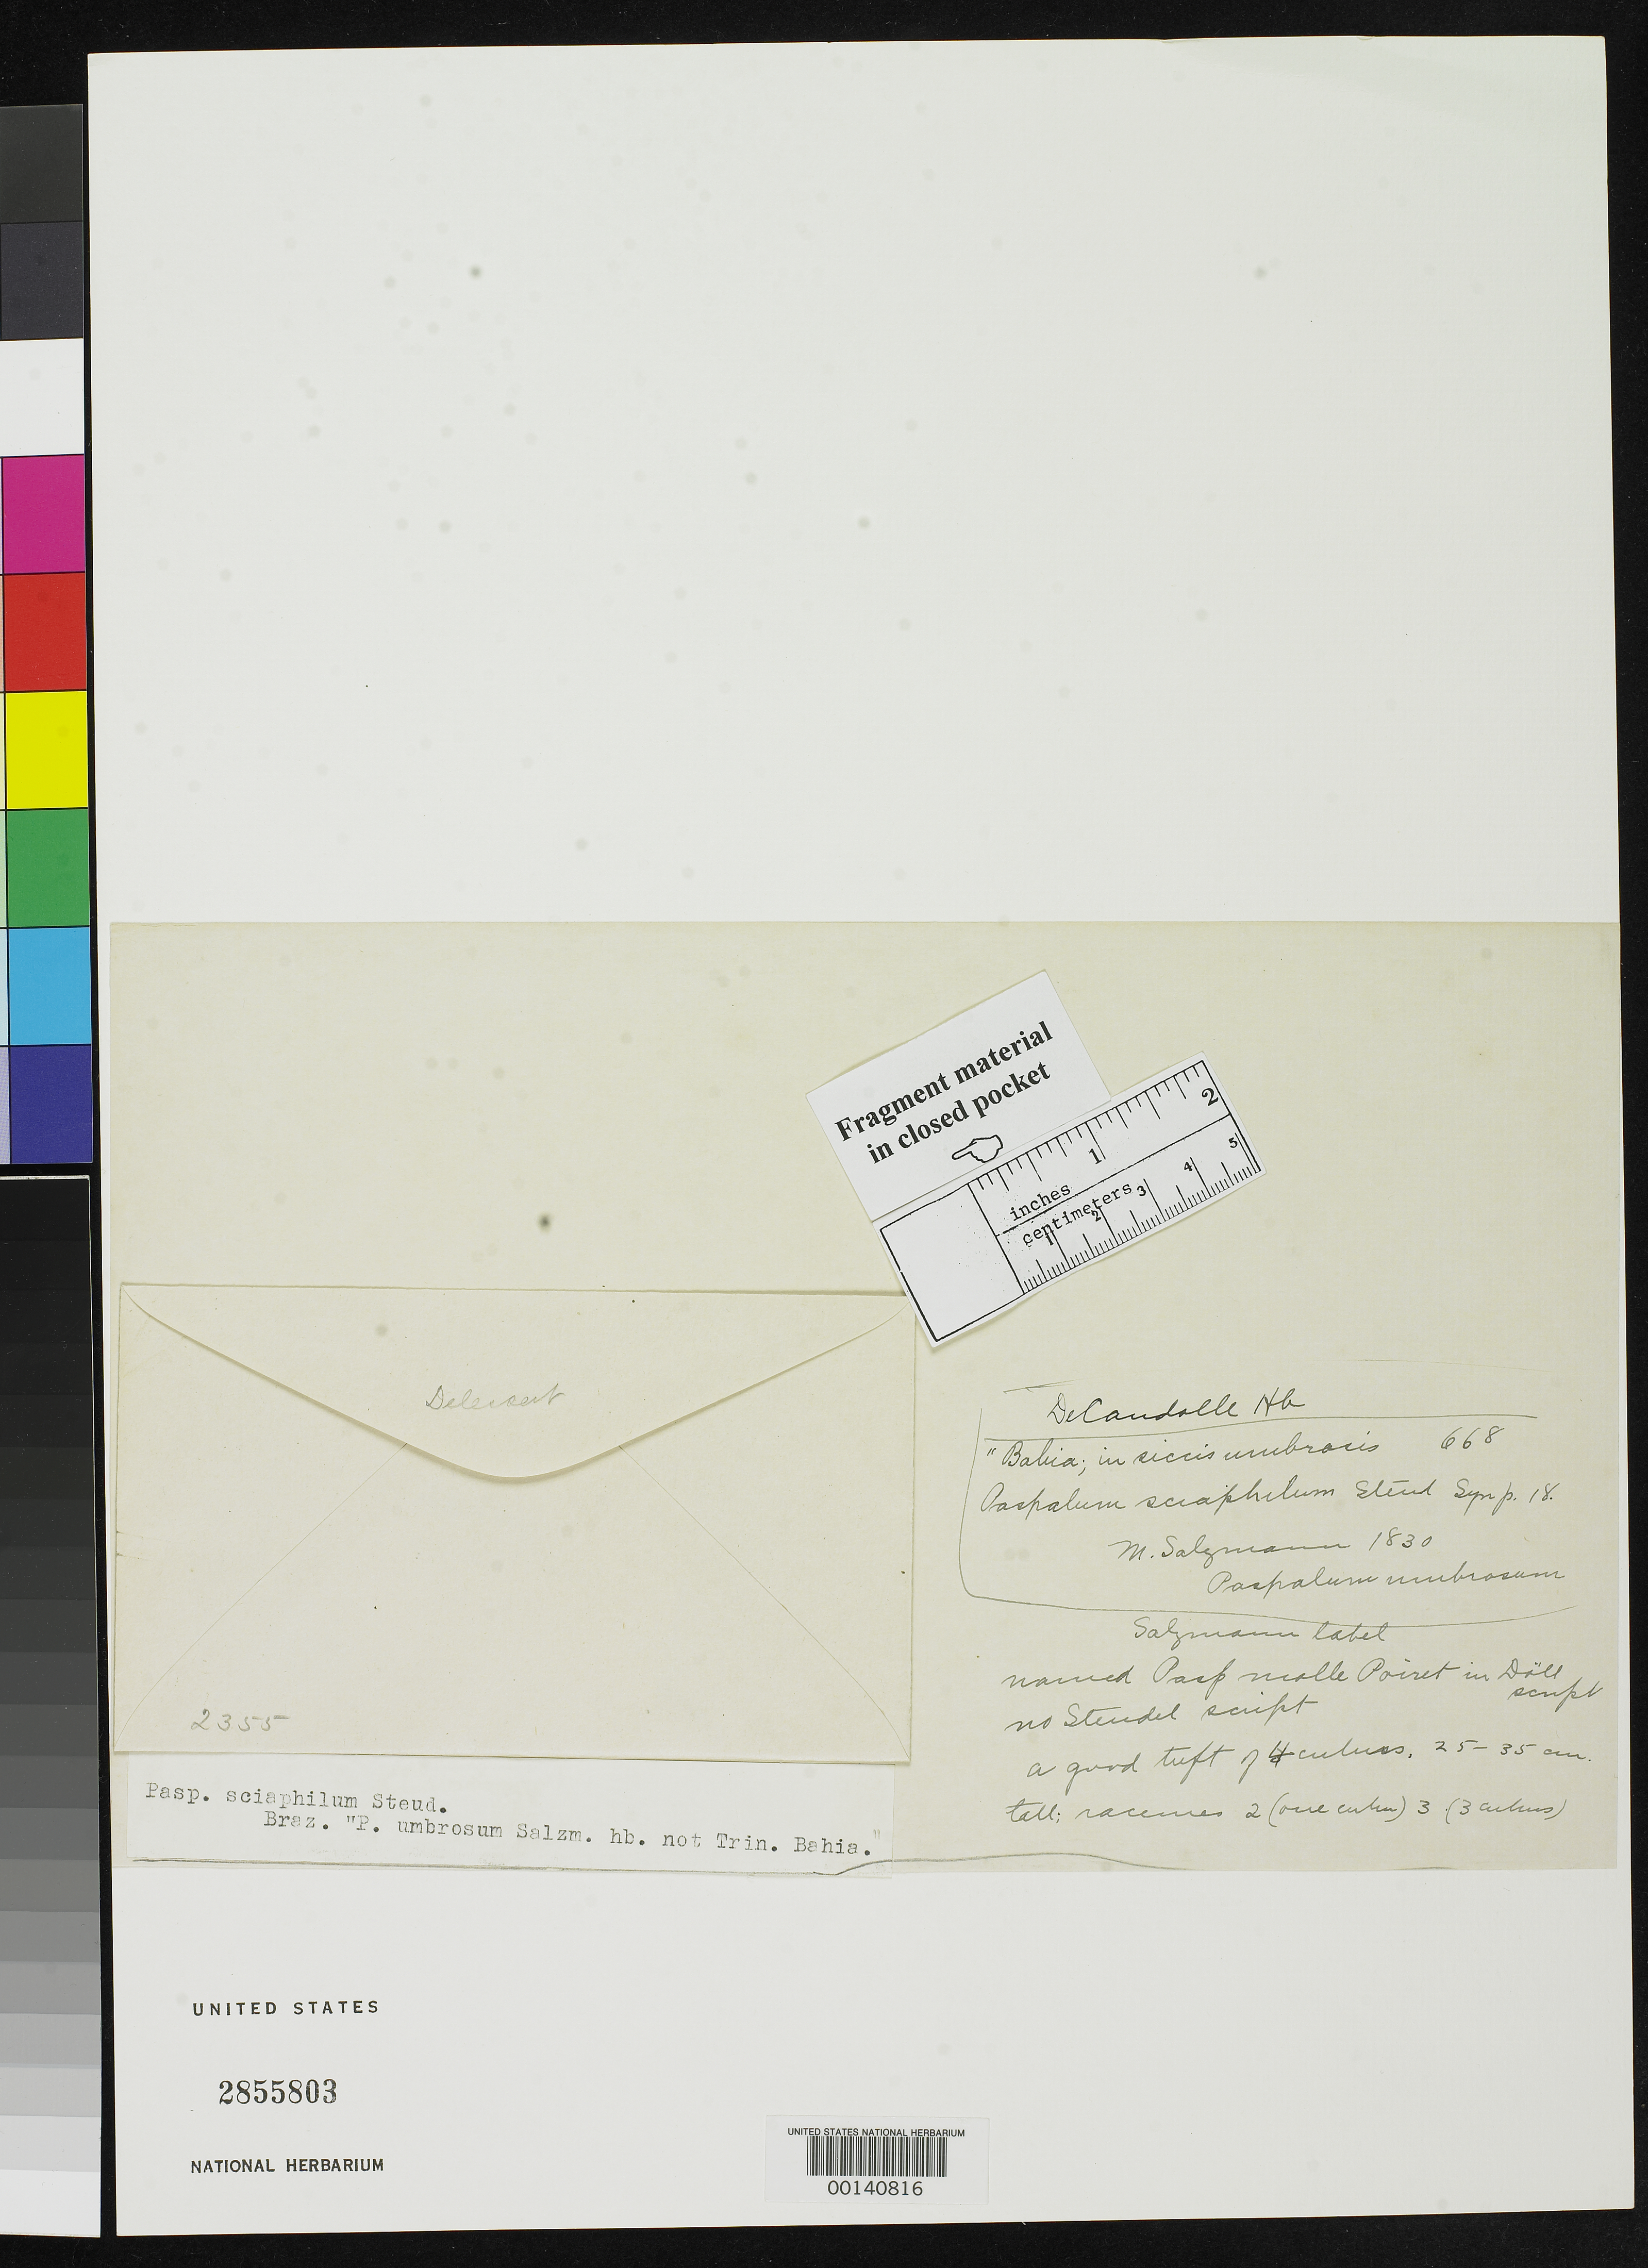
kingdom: Plantae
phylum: Tracheophyta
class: Liliopsida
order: Poales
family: Poaceae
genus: Paspalum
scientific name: Paspalum sciaphilum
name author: Steud.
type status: Type Fragment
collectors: P. Salzmann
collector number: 668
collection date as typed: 1830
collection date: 1830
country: Brazil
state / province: Bahia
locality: North of Esplanda city on road to Jaquera.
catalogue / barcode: US 2855803